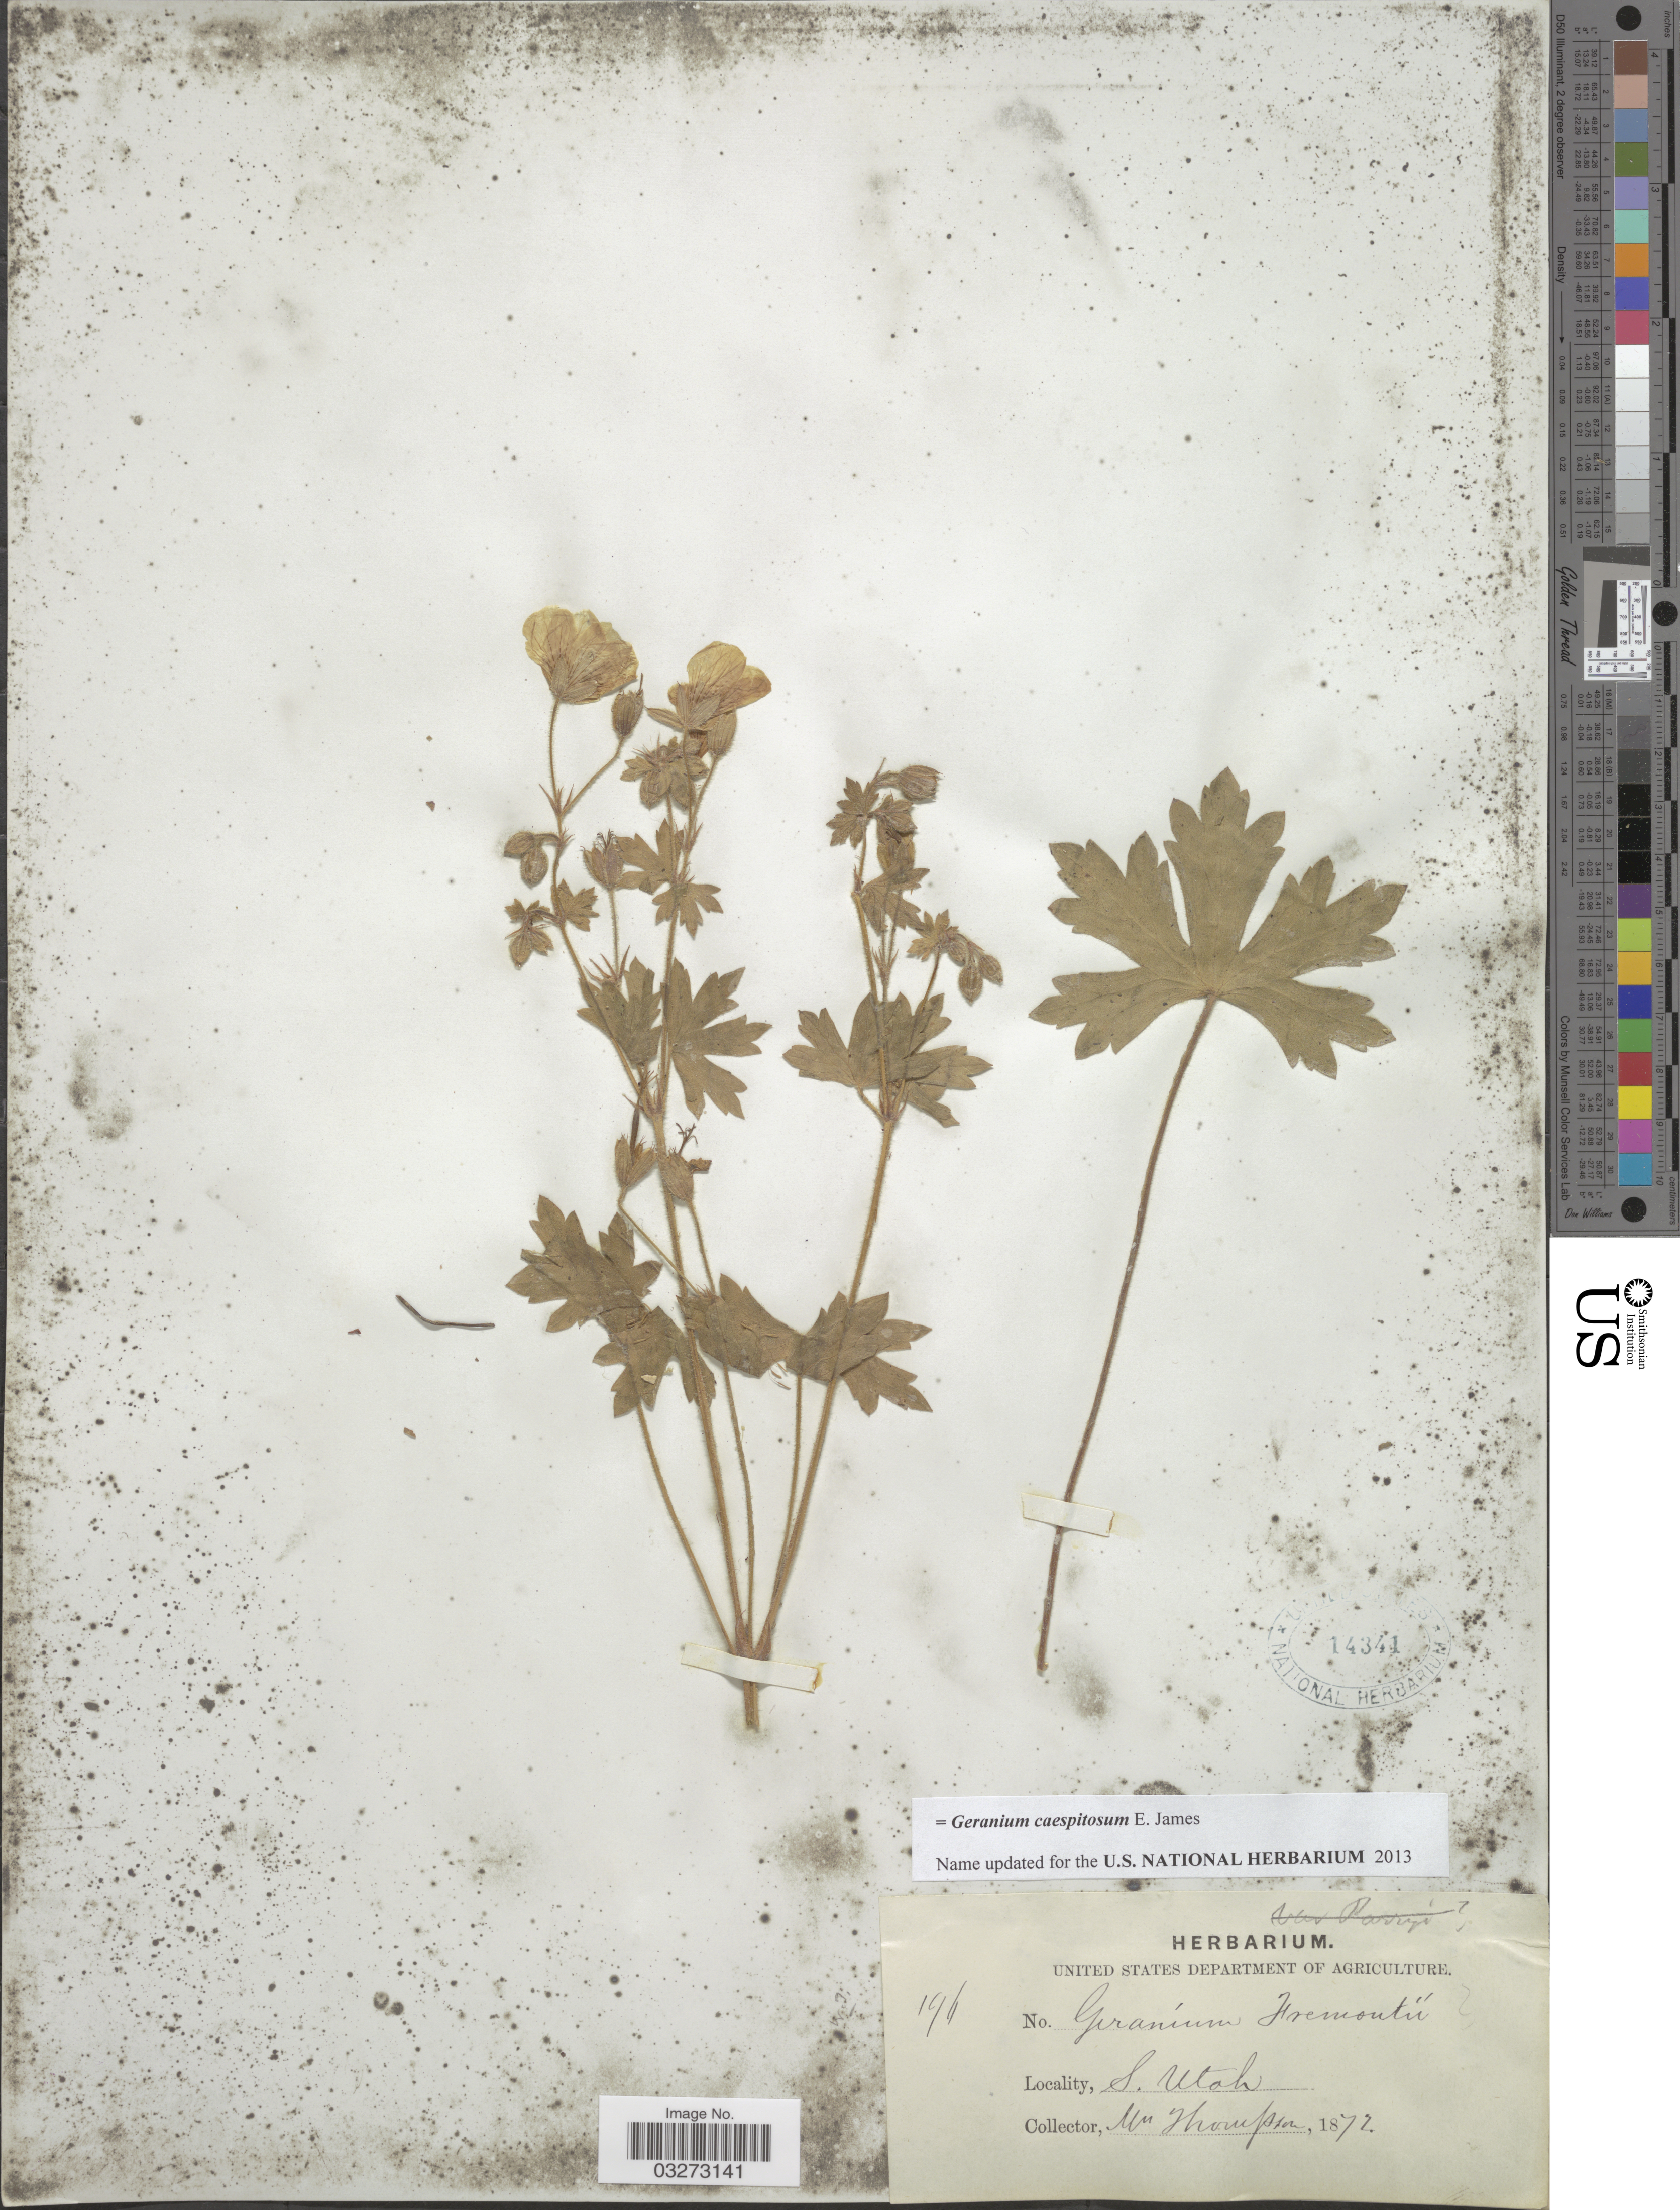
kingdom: Plantae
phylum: Tracheophyta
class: Magnoliopsida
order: Geraniales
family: Geraniaceae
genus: Geranium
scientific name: Geranium caespitosum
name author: E. James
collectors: M. Thompson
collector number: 196?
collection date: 1872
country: United States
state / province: Utah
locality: S. Utah.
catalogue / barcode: US 14341